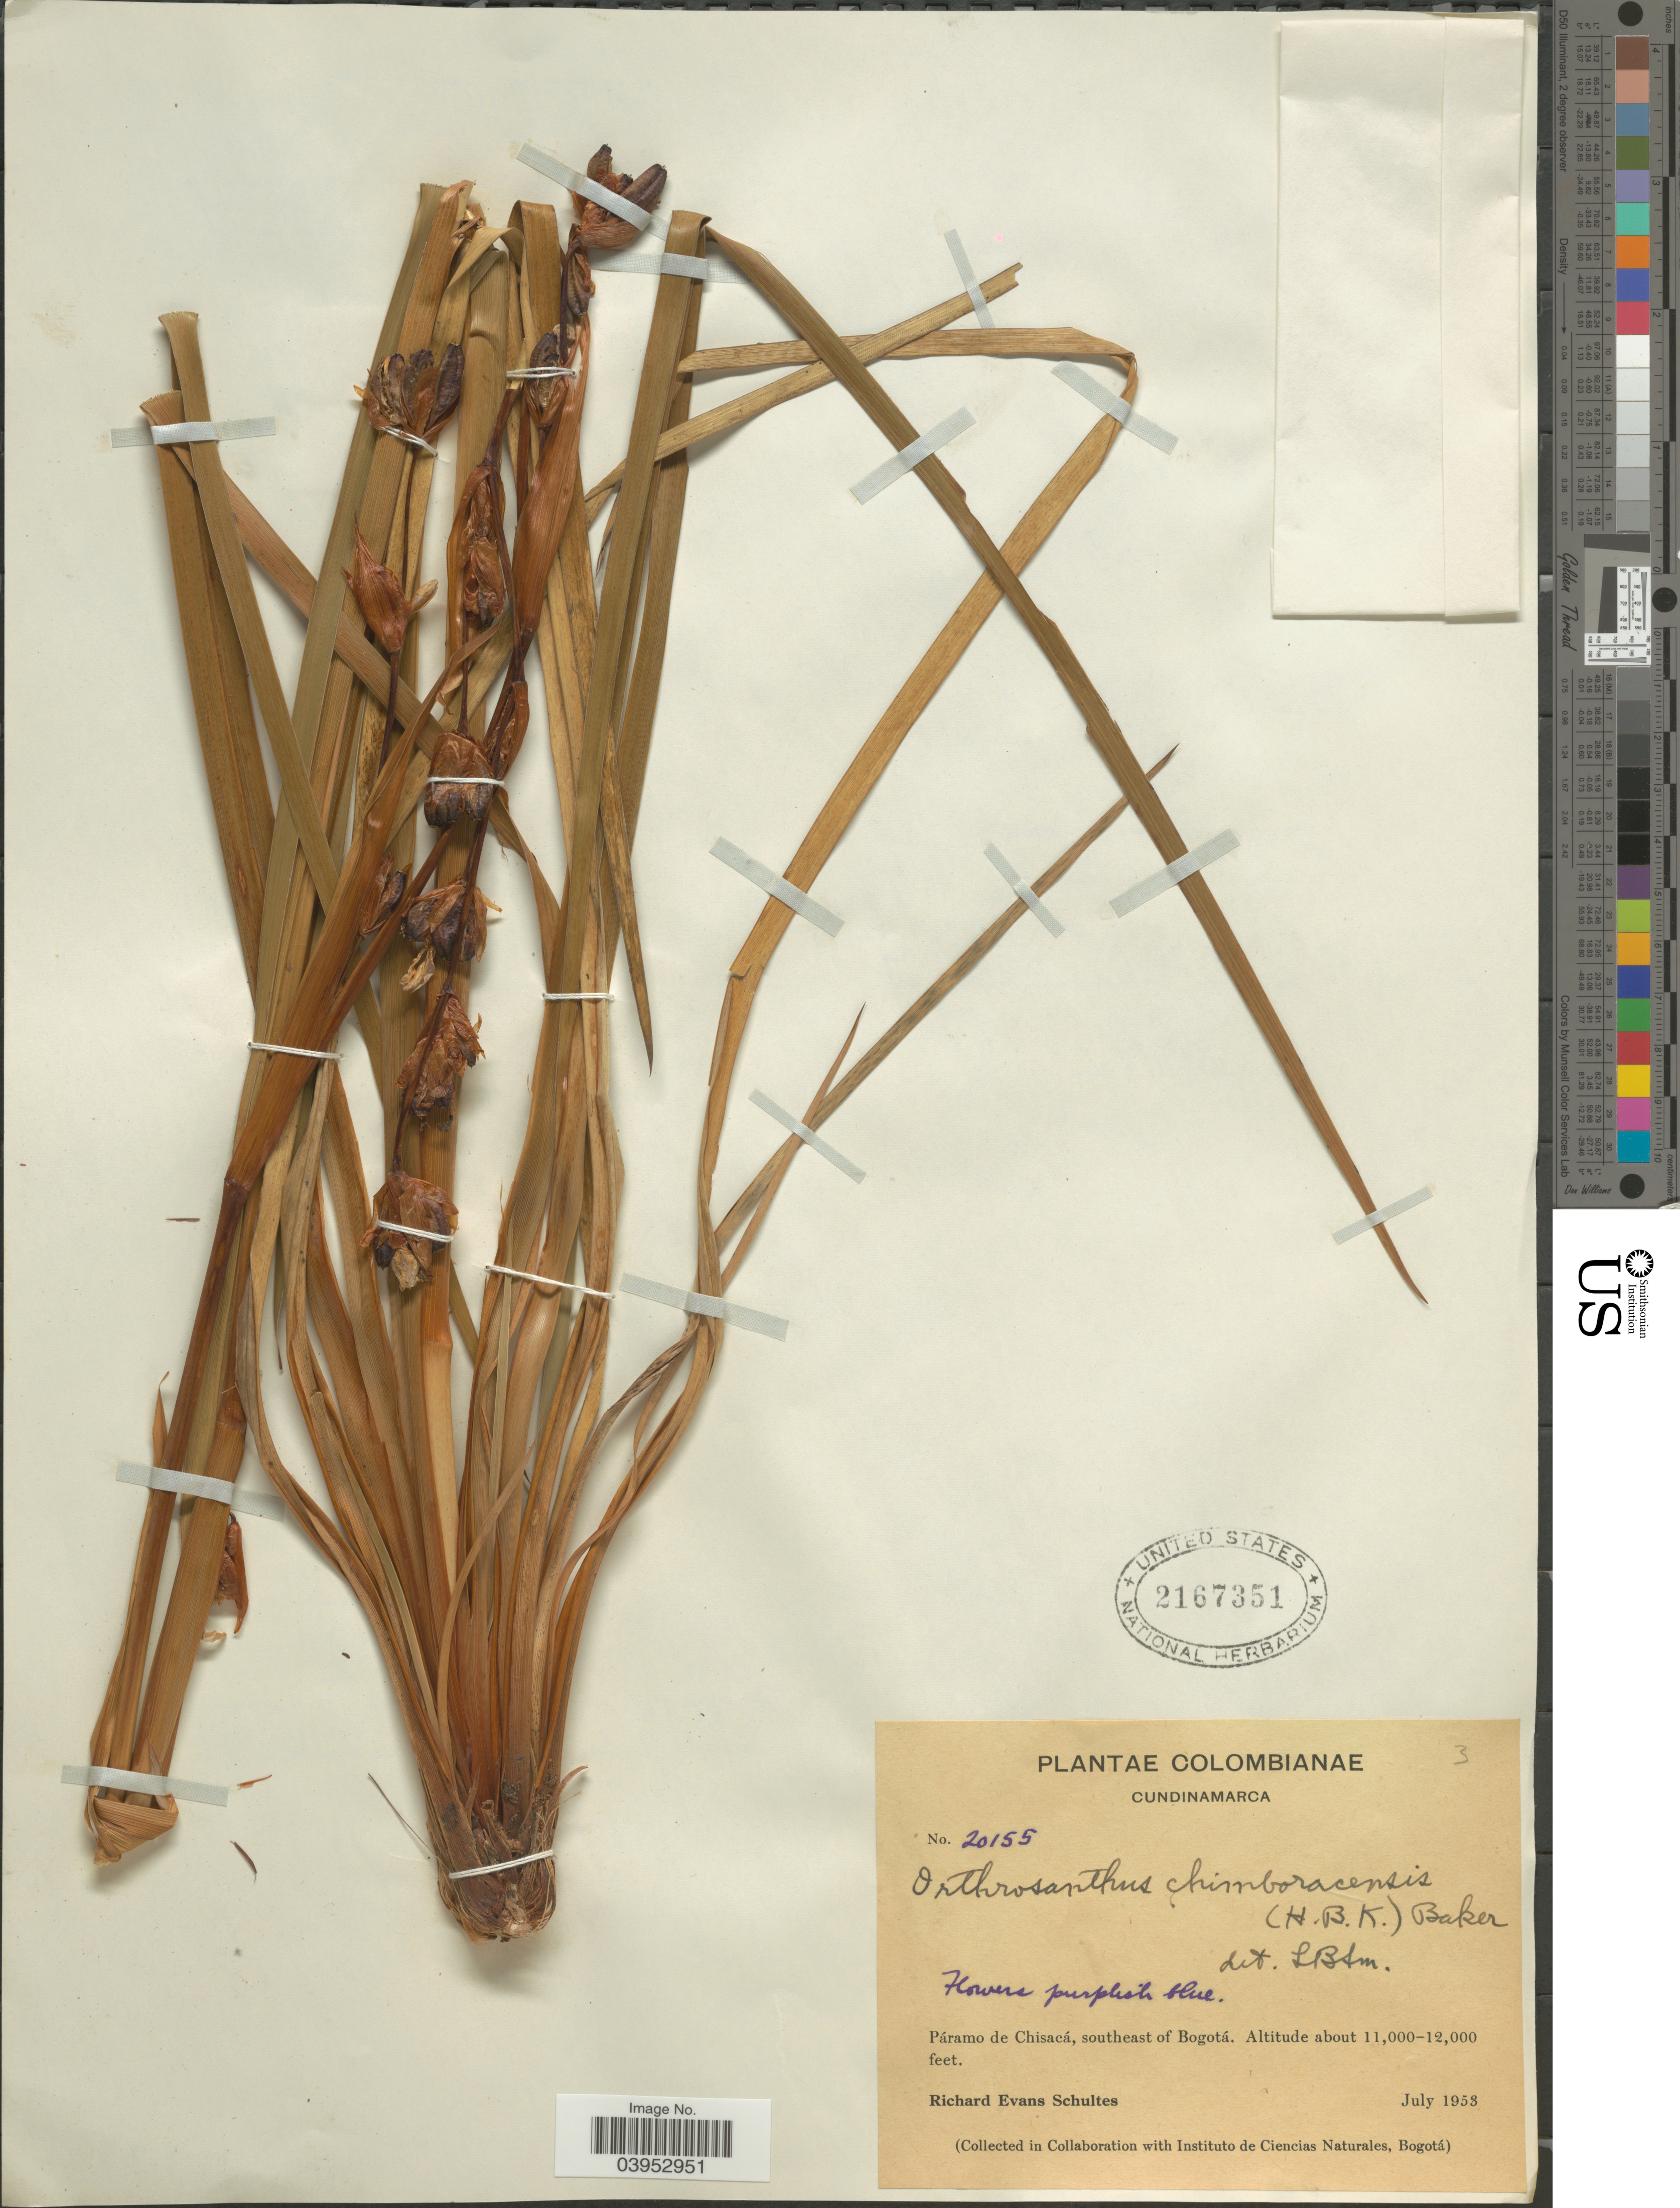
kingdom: Plantae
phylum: Tracheophyta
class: Liliopsida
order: Asparagales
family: Iridaceae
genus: Orthrosanthus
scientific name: Orthrosanthus chimboracensis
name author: (Kunth) Baker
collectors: R. E. Schultes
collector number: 20155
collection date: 1953-07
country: Colombia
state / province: Cundinamarca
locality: Páramo de Chisacá, southeast of Bogotá.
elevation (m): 3353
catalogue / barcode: US 2167351